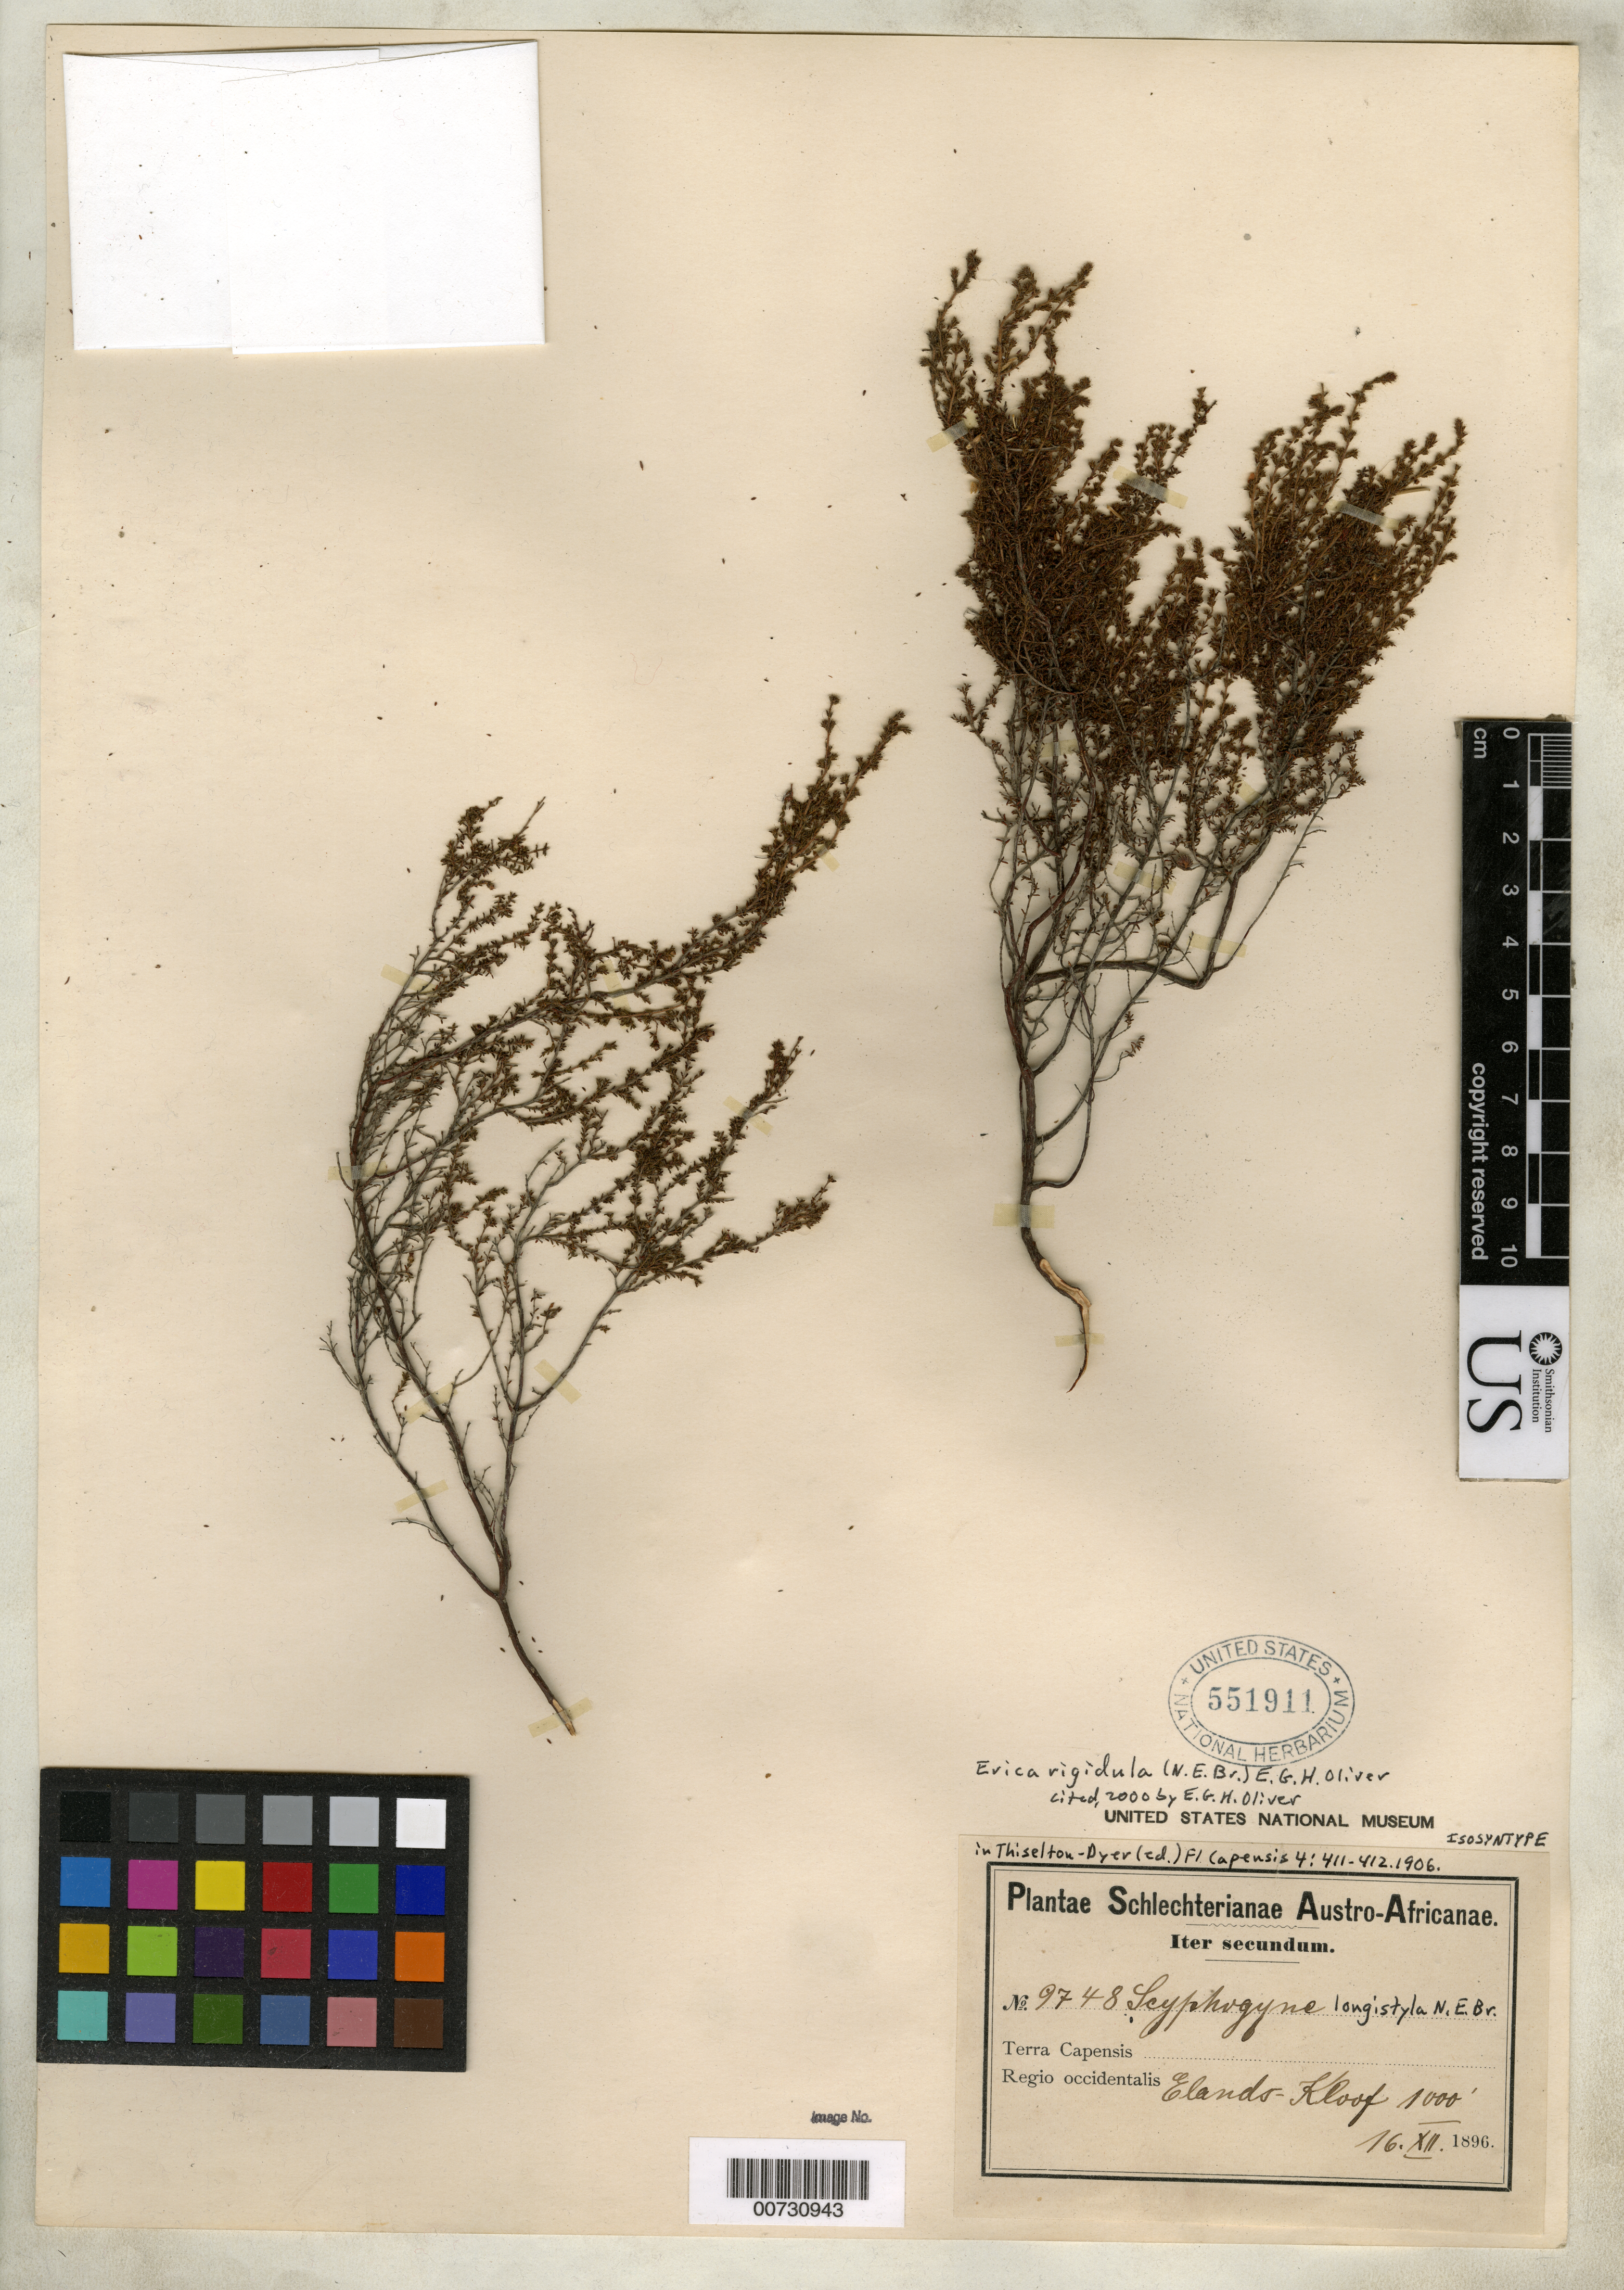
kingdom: Plantae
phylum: Tracheophyta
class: Magnoliopsida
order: Ericales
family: Ericaceae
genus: Scyphogyne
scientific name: Scyphogyne longistyla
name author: N.E. Br. in Dyer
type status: Isosyntype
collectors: F. R. R. Schlechter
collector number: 9748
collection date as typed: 16 Dec 1896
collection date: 1896-12-16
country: South Africa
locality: Terra Capensis, region occidentalis, Elands-Kloof.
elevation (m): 305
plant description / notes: Collection (but not US sheet) cited 2000 by E.G.H. Oliver, Contr. Bolus Herb. 19: 437.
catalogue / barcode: US 551911